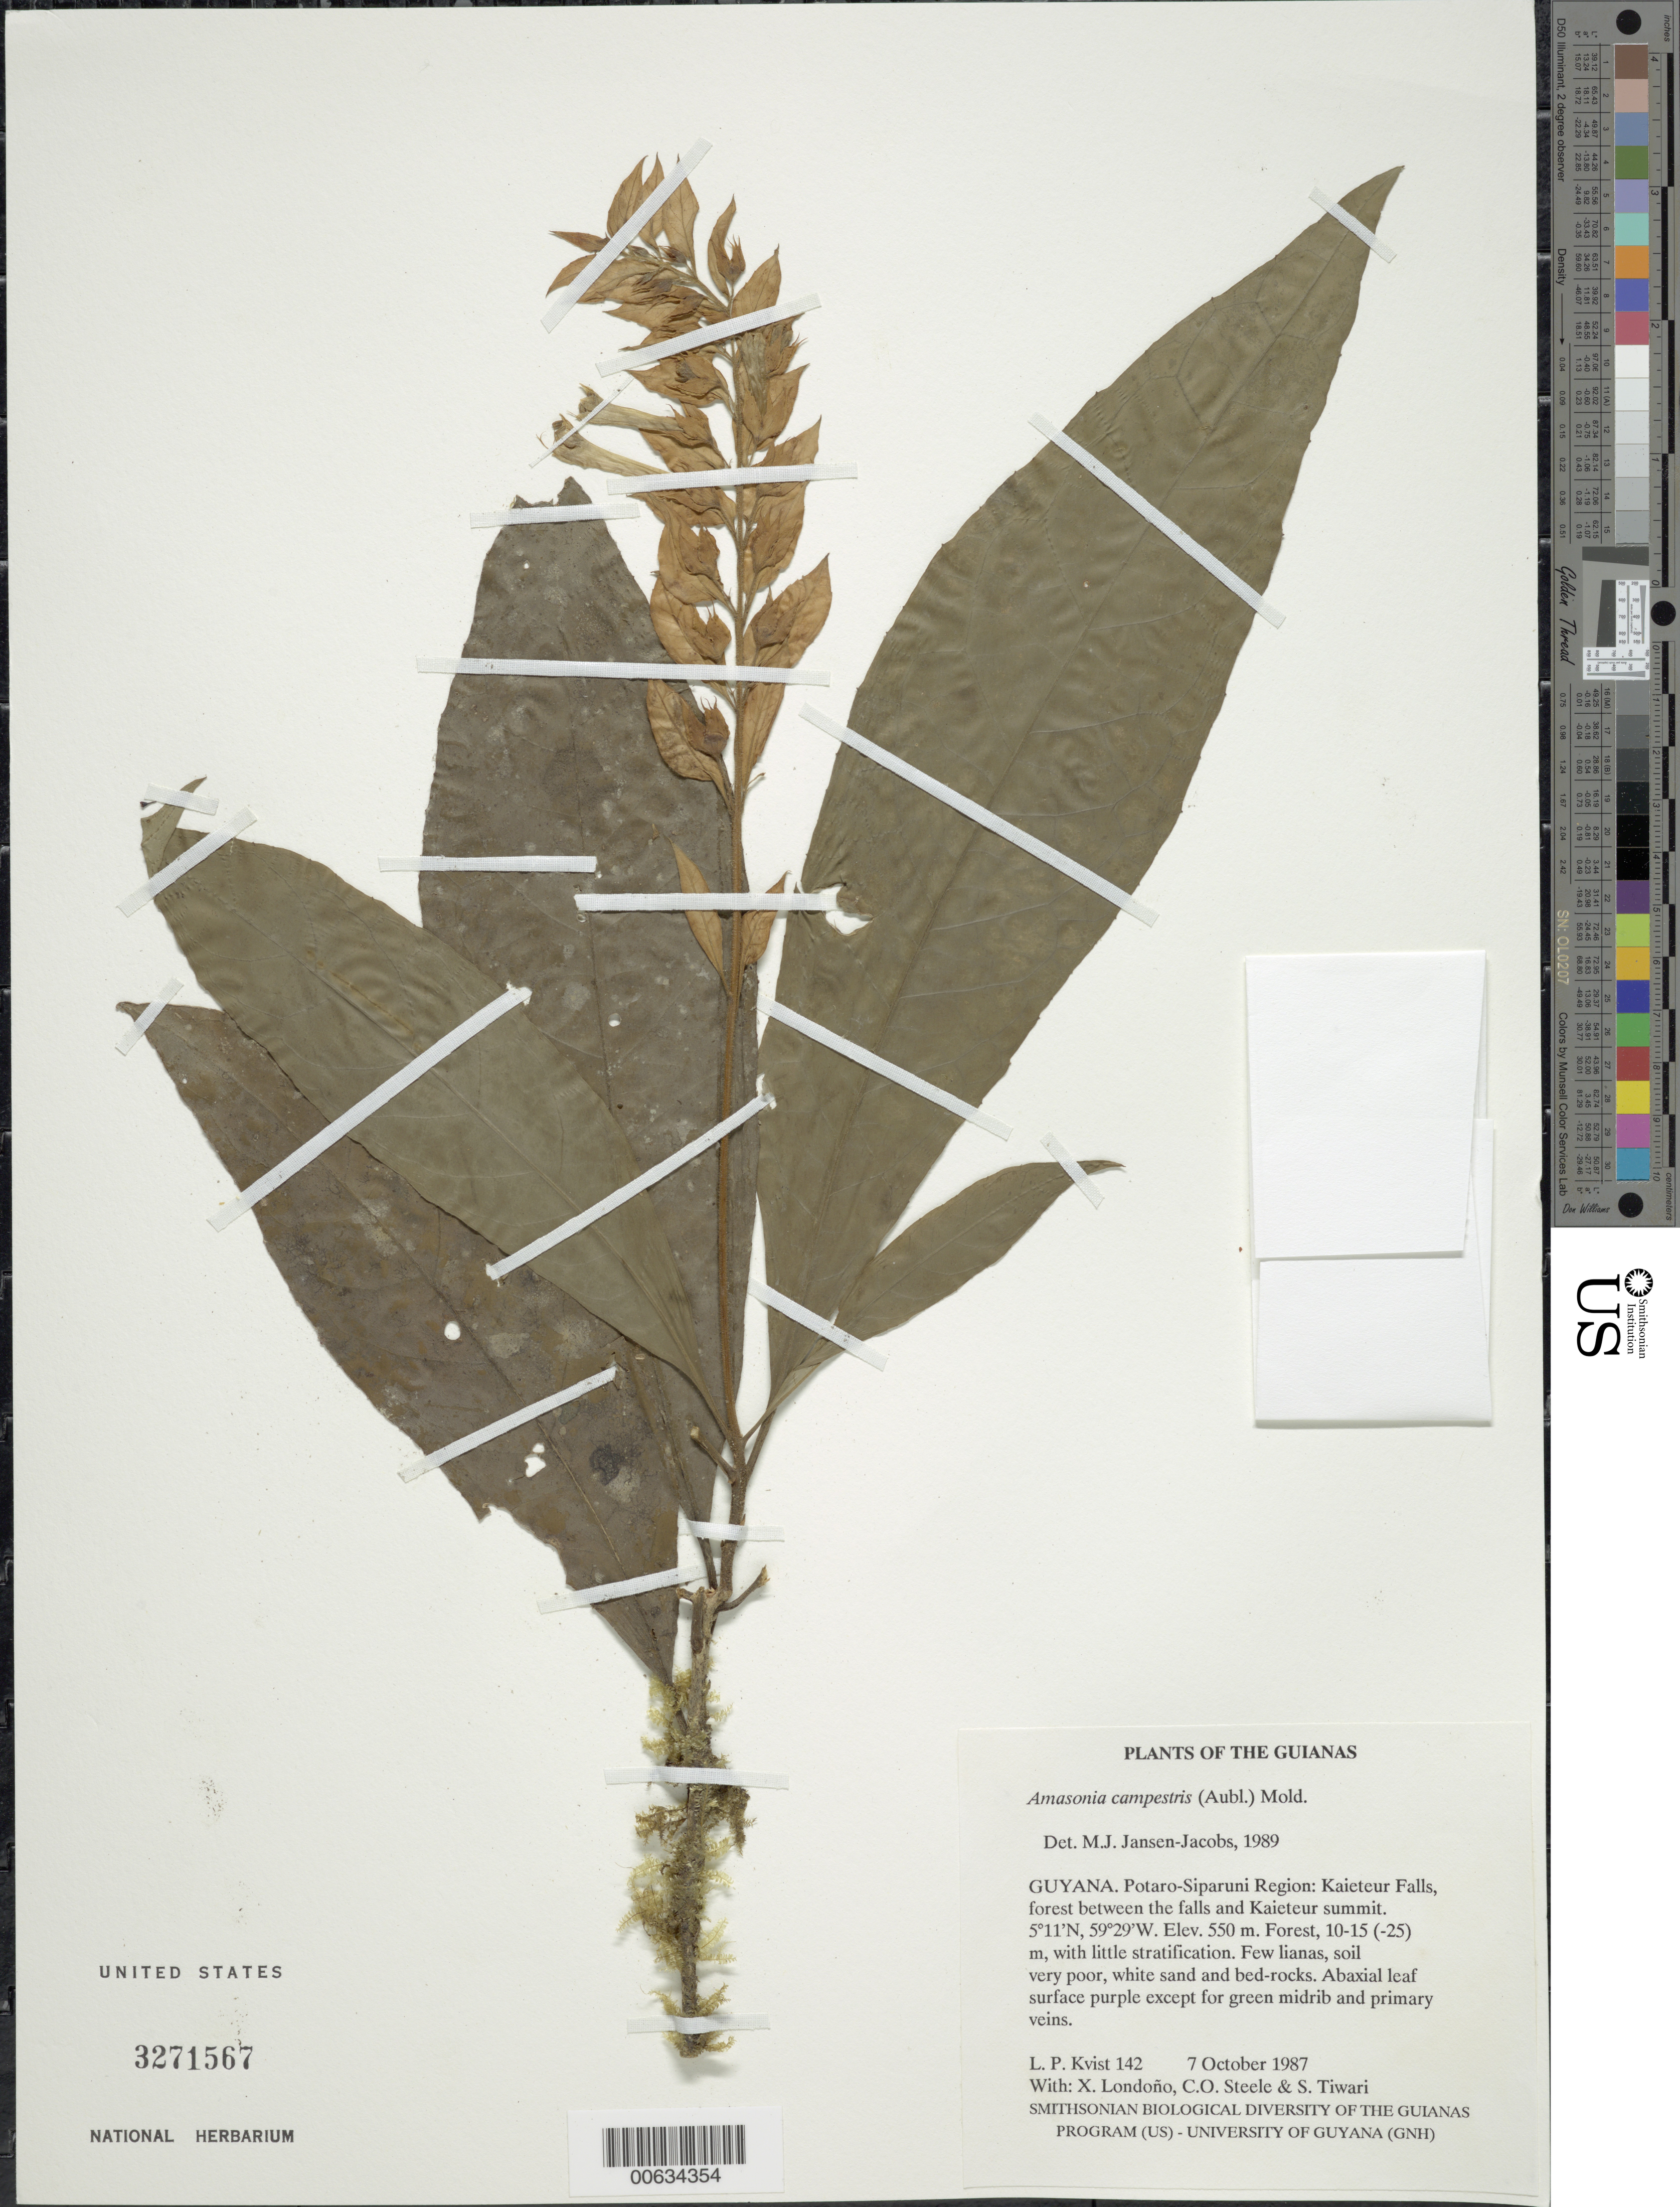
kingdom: Plantae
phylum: Tracheophyta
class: Magnoliopsida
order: Lamiales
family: Lamiaceae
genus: Amasonia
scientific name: Amasonia campestris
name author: (Aubl.) Moldenke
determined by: Jansen-Jacobs, M. J., (U), Nationaal Herbarium Nederland, Utrecht University branch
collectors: L. P. Kvist, X. Londoño, O. C. Steele & S. Tiwari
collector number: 142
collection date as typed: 7 October 1987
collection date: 1987-10-07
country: Guyana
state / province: Potaro-Siparuni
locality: Kaieteur Falls, between the falls and Kaieteur summit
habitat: Forest, 10-15 (-25) m, with little stratification. Few lianas, soil very poor, white sand and bed-rocks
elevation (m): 550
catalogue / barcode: US 3271567